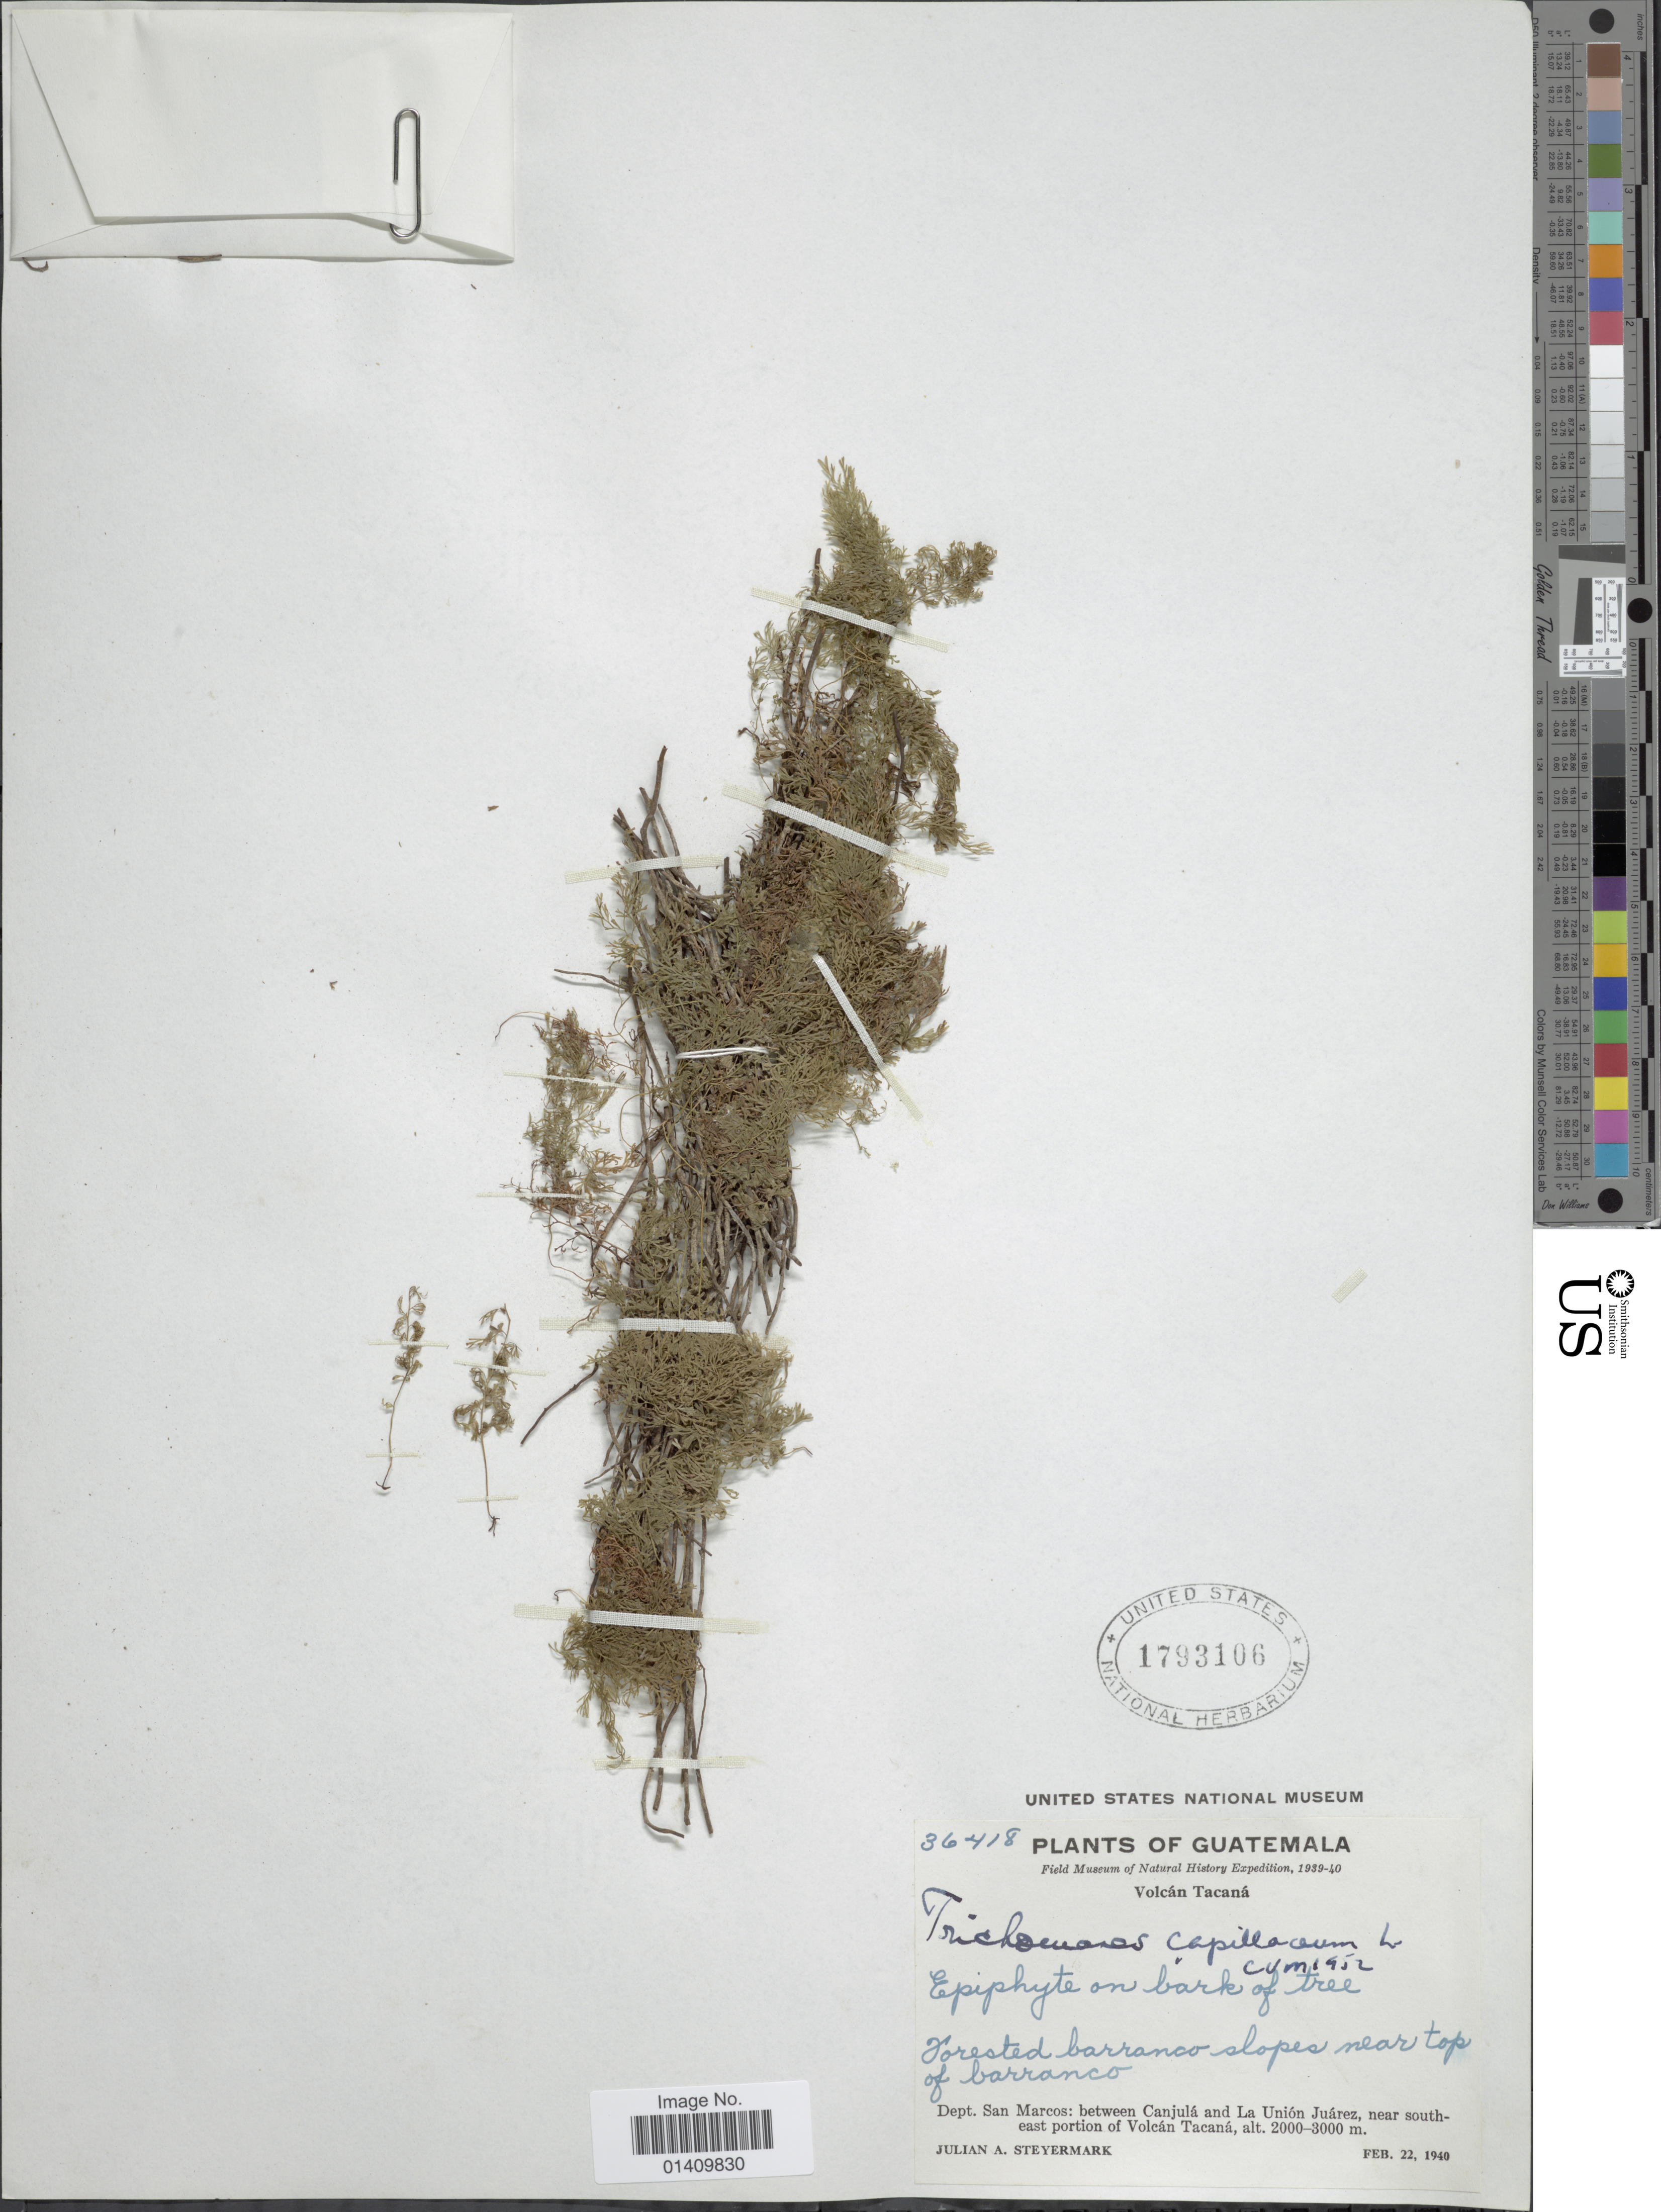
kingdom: Plantae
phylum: Tracheophyta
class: Polypodiopsida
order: Hymenophyllales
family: Hymenophyllaceae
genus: Polyphlebium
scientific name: Polyphlebium angustatum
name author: (Carmich.) Ebihara & Dubuisson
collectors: J. Steyermark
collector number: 36418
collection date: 1940-02-22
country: Guatemala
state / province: San Marcos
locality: Dept. San Marcos between Canjula and La Union Juarez near South east portion of Volcan Tacana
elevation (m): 2000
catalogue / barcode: US 1793106